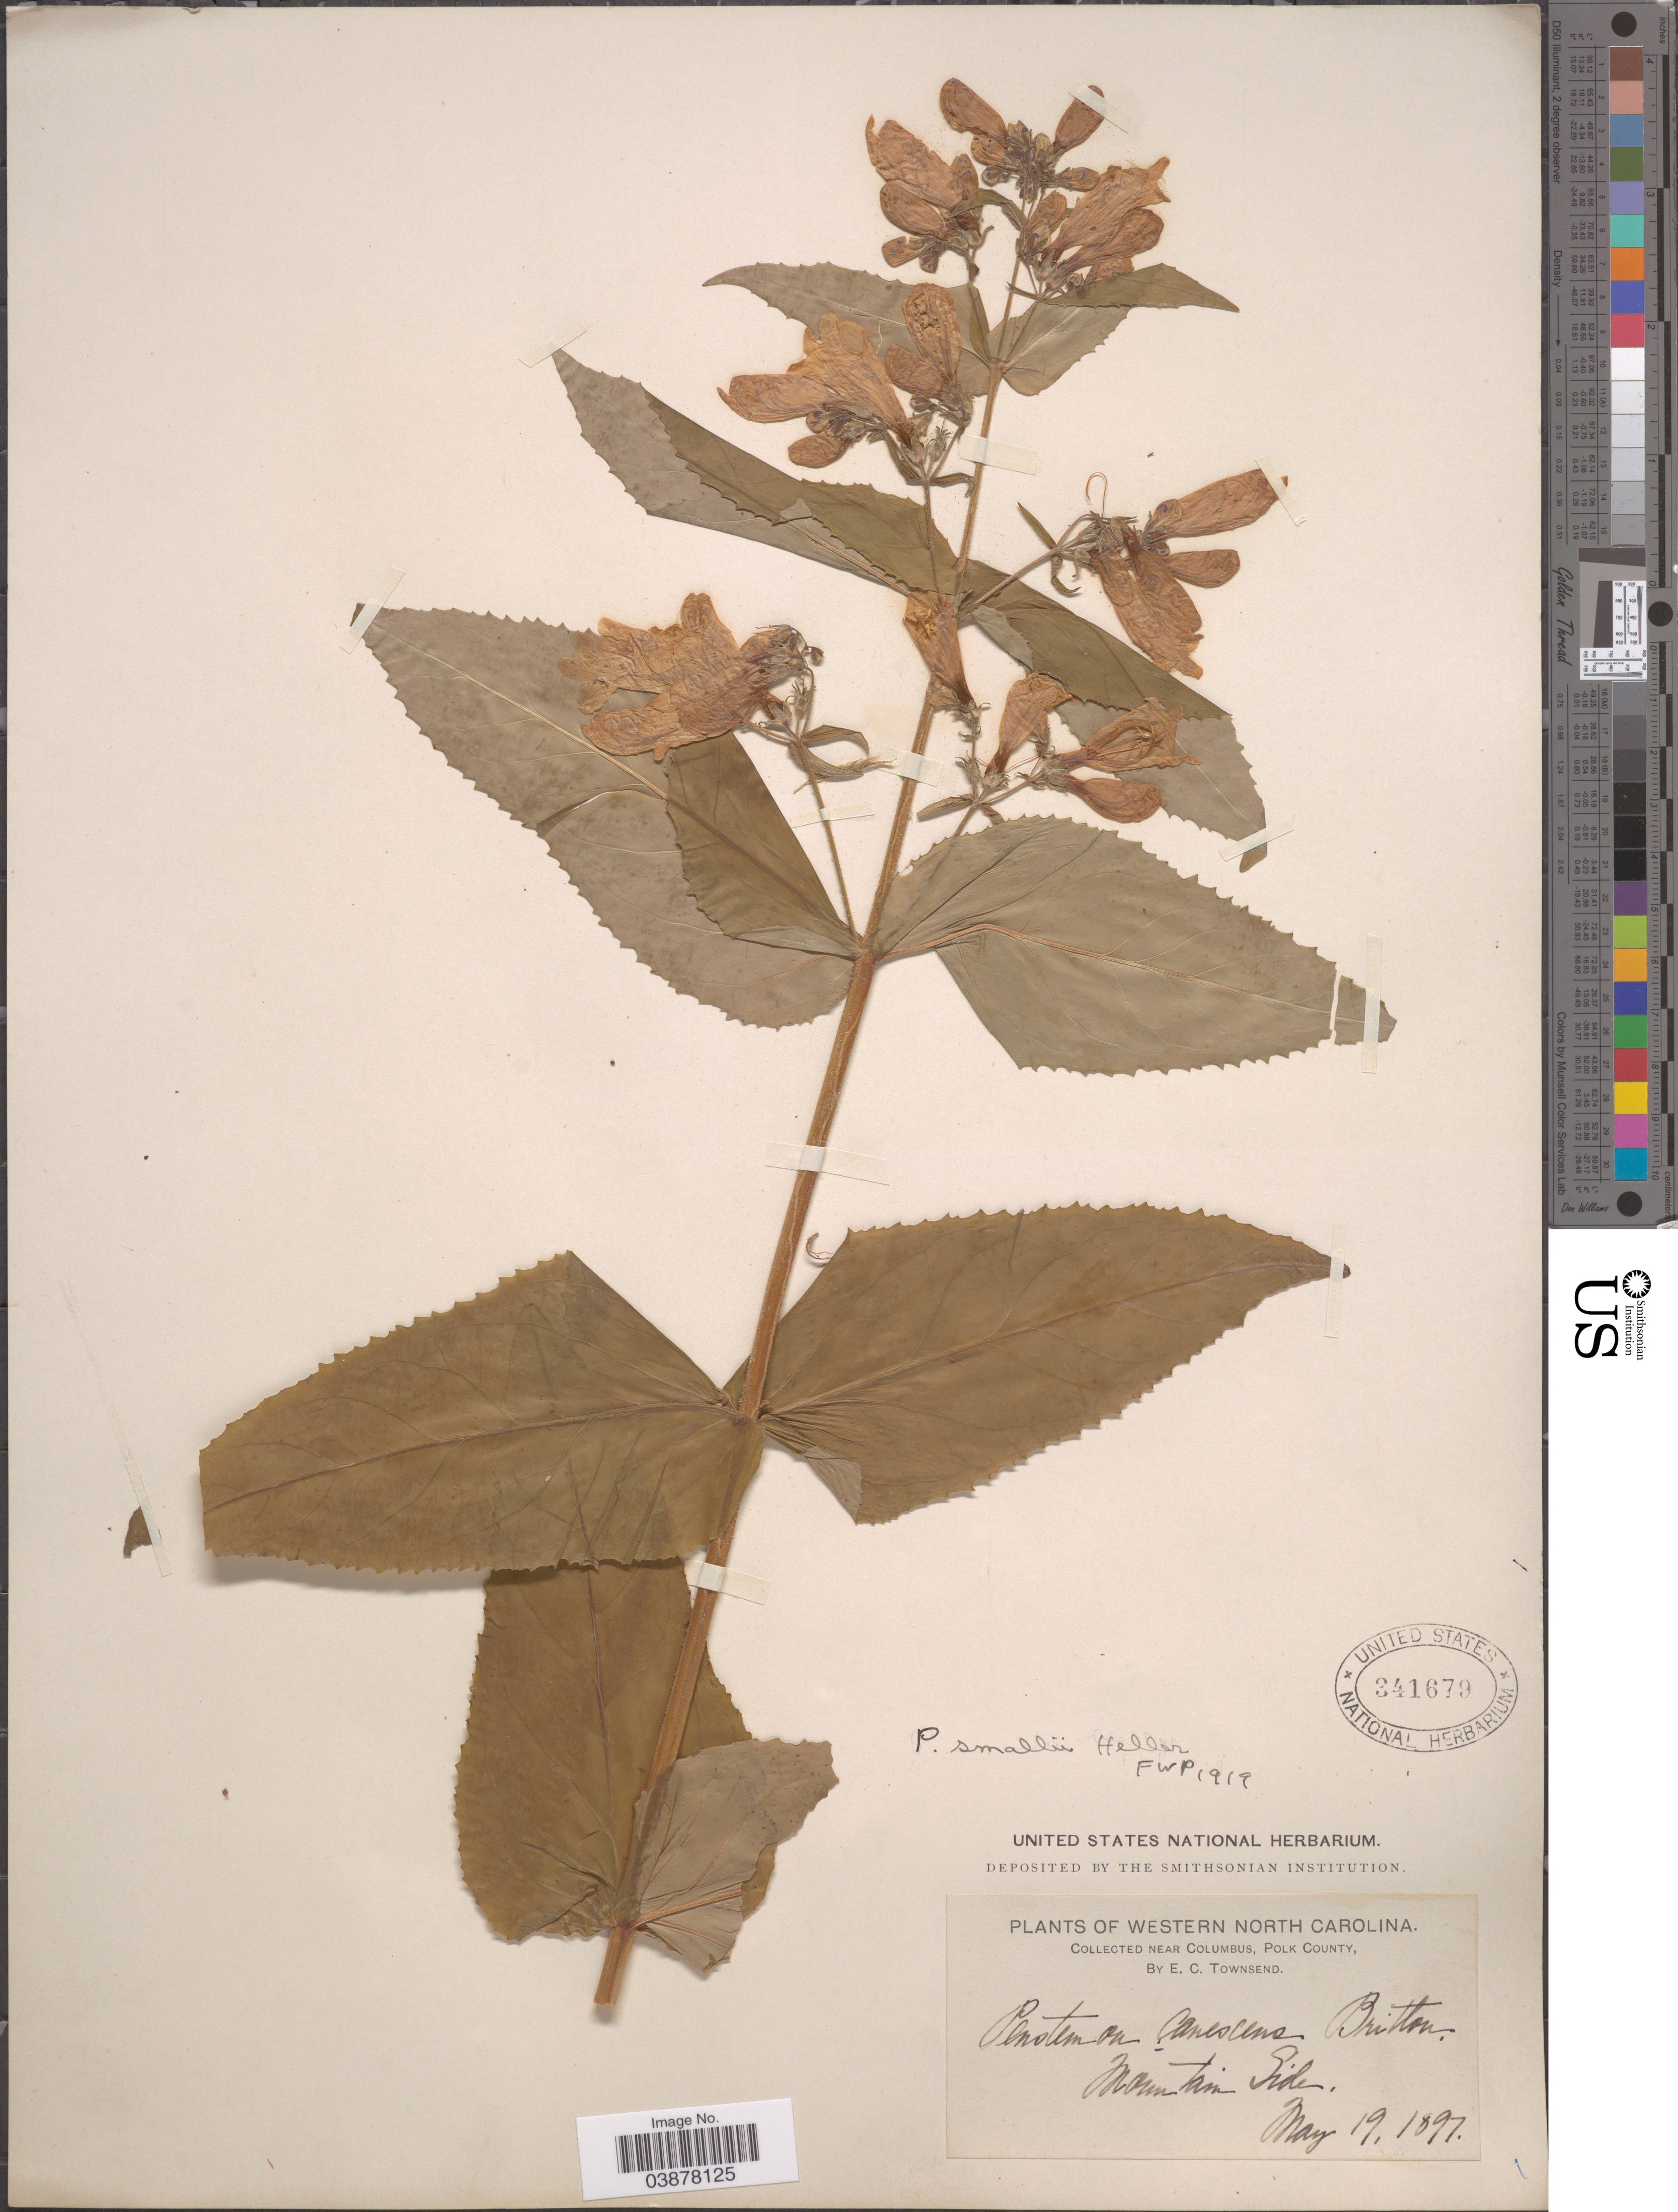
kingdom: Plantae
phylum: Tracheophyta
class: Magnoliopsida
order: Lamiales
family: Plantaginaceae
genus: Penstemon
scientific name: Penstemon smallii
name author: A. Heller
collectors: E. C. Townsend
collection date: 1897-05-19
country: United States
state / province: North Carolina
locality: Western North Carolina. Near Columbus, Polk County. Mountain Side.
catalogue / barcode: US 341679